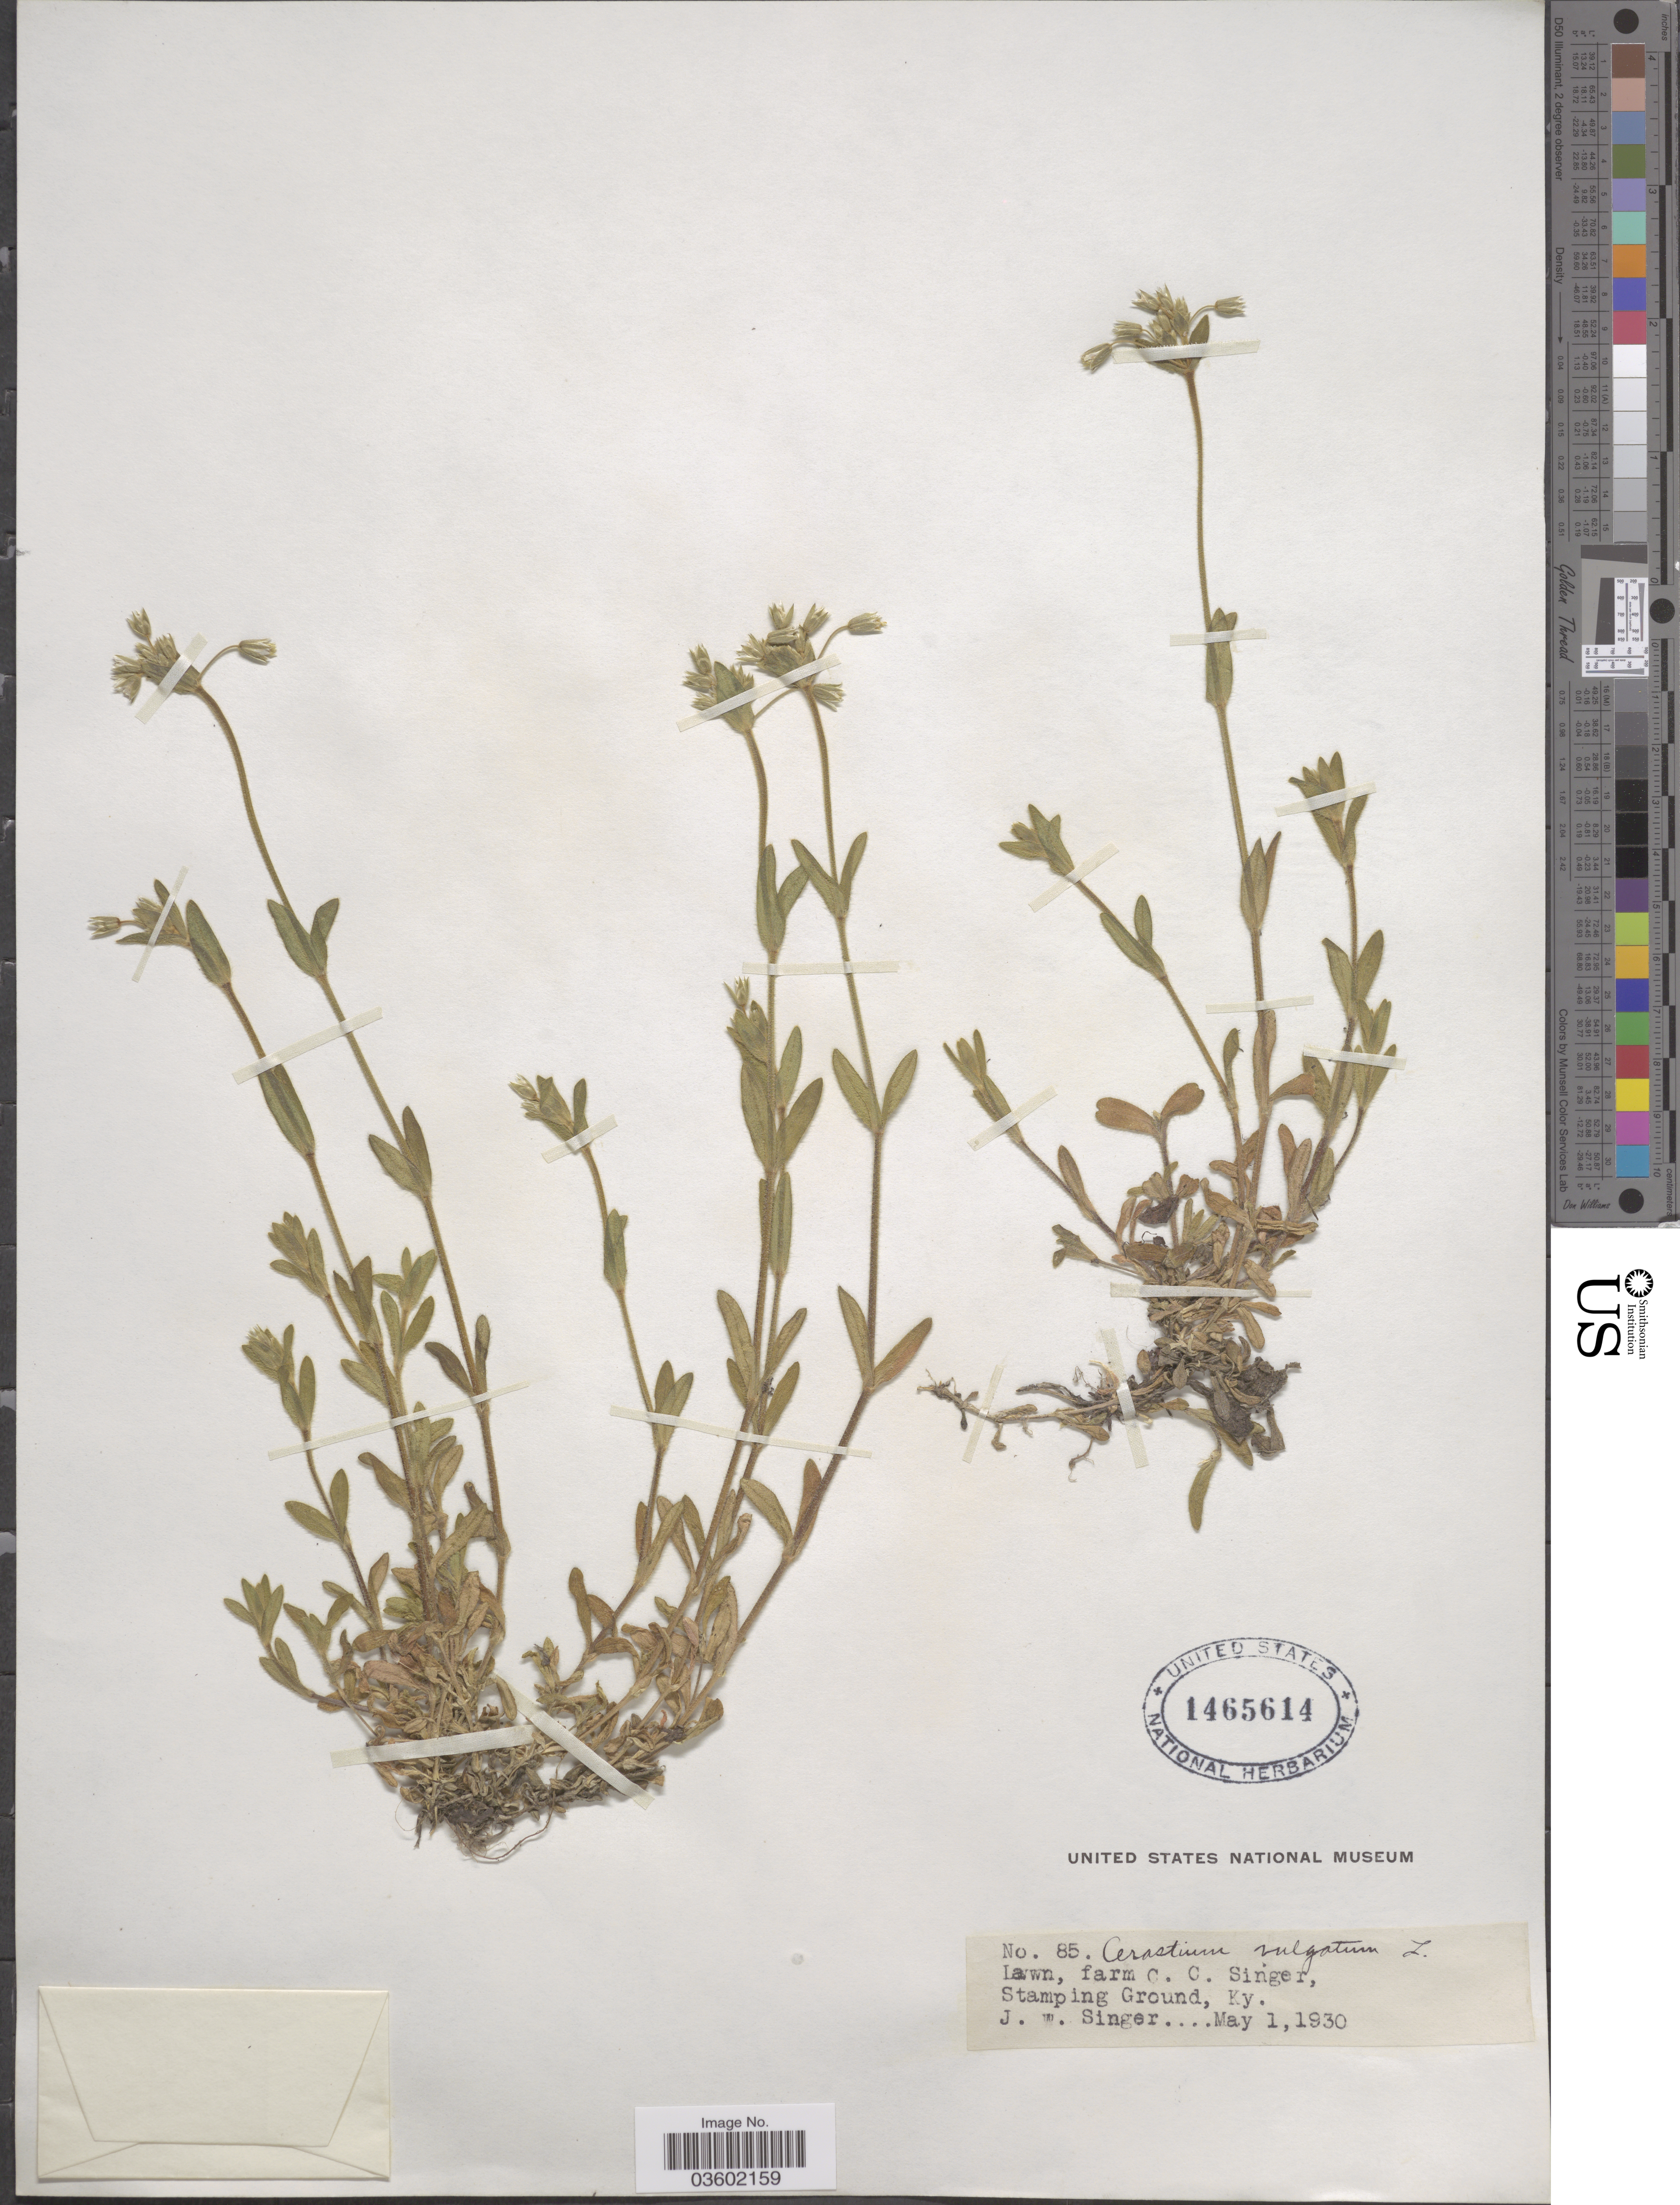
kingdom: Plantae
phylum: Tracheophyta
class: Magnoliopsida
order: Caryophyllales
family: Caryophyllaceae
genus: Cerastium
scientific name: Cerastium vulgatum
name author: L.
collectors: J. EW. Singer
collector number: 85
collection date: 1930-05-01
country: United States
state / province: Kentucky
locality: Lawn, farm C. C. Singer, Stamping Ground.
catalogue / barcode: US 1465614